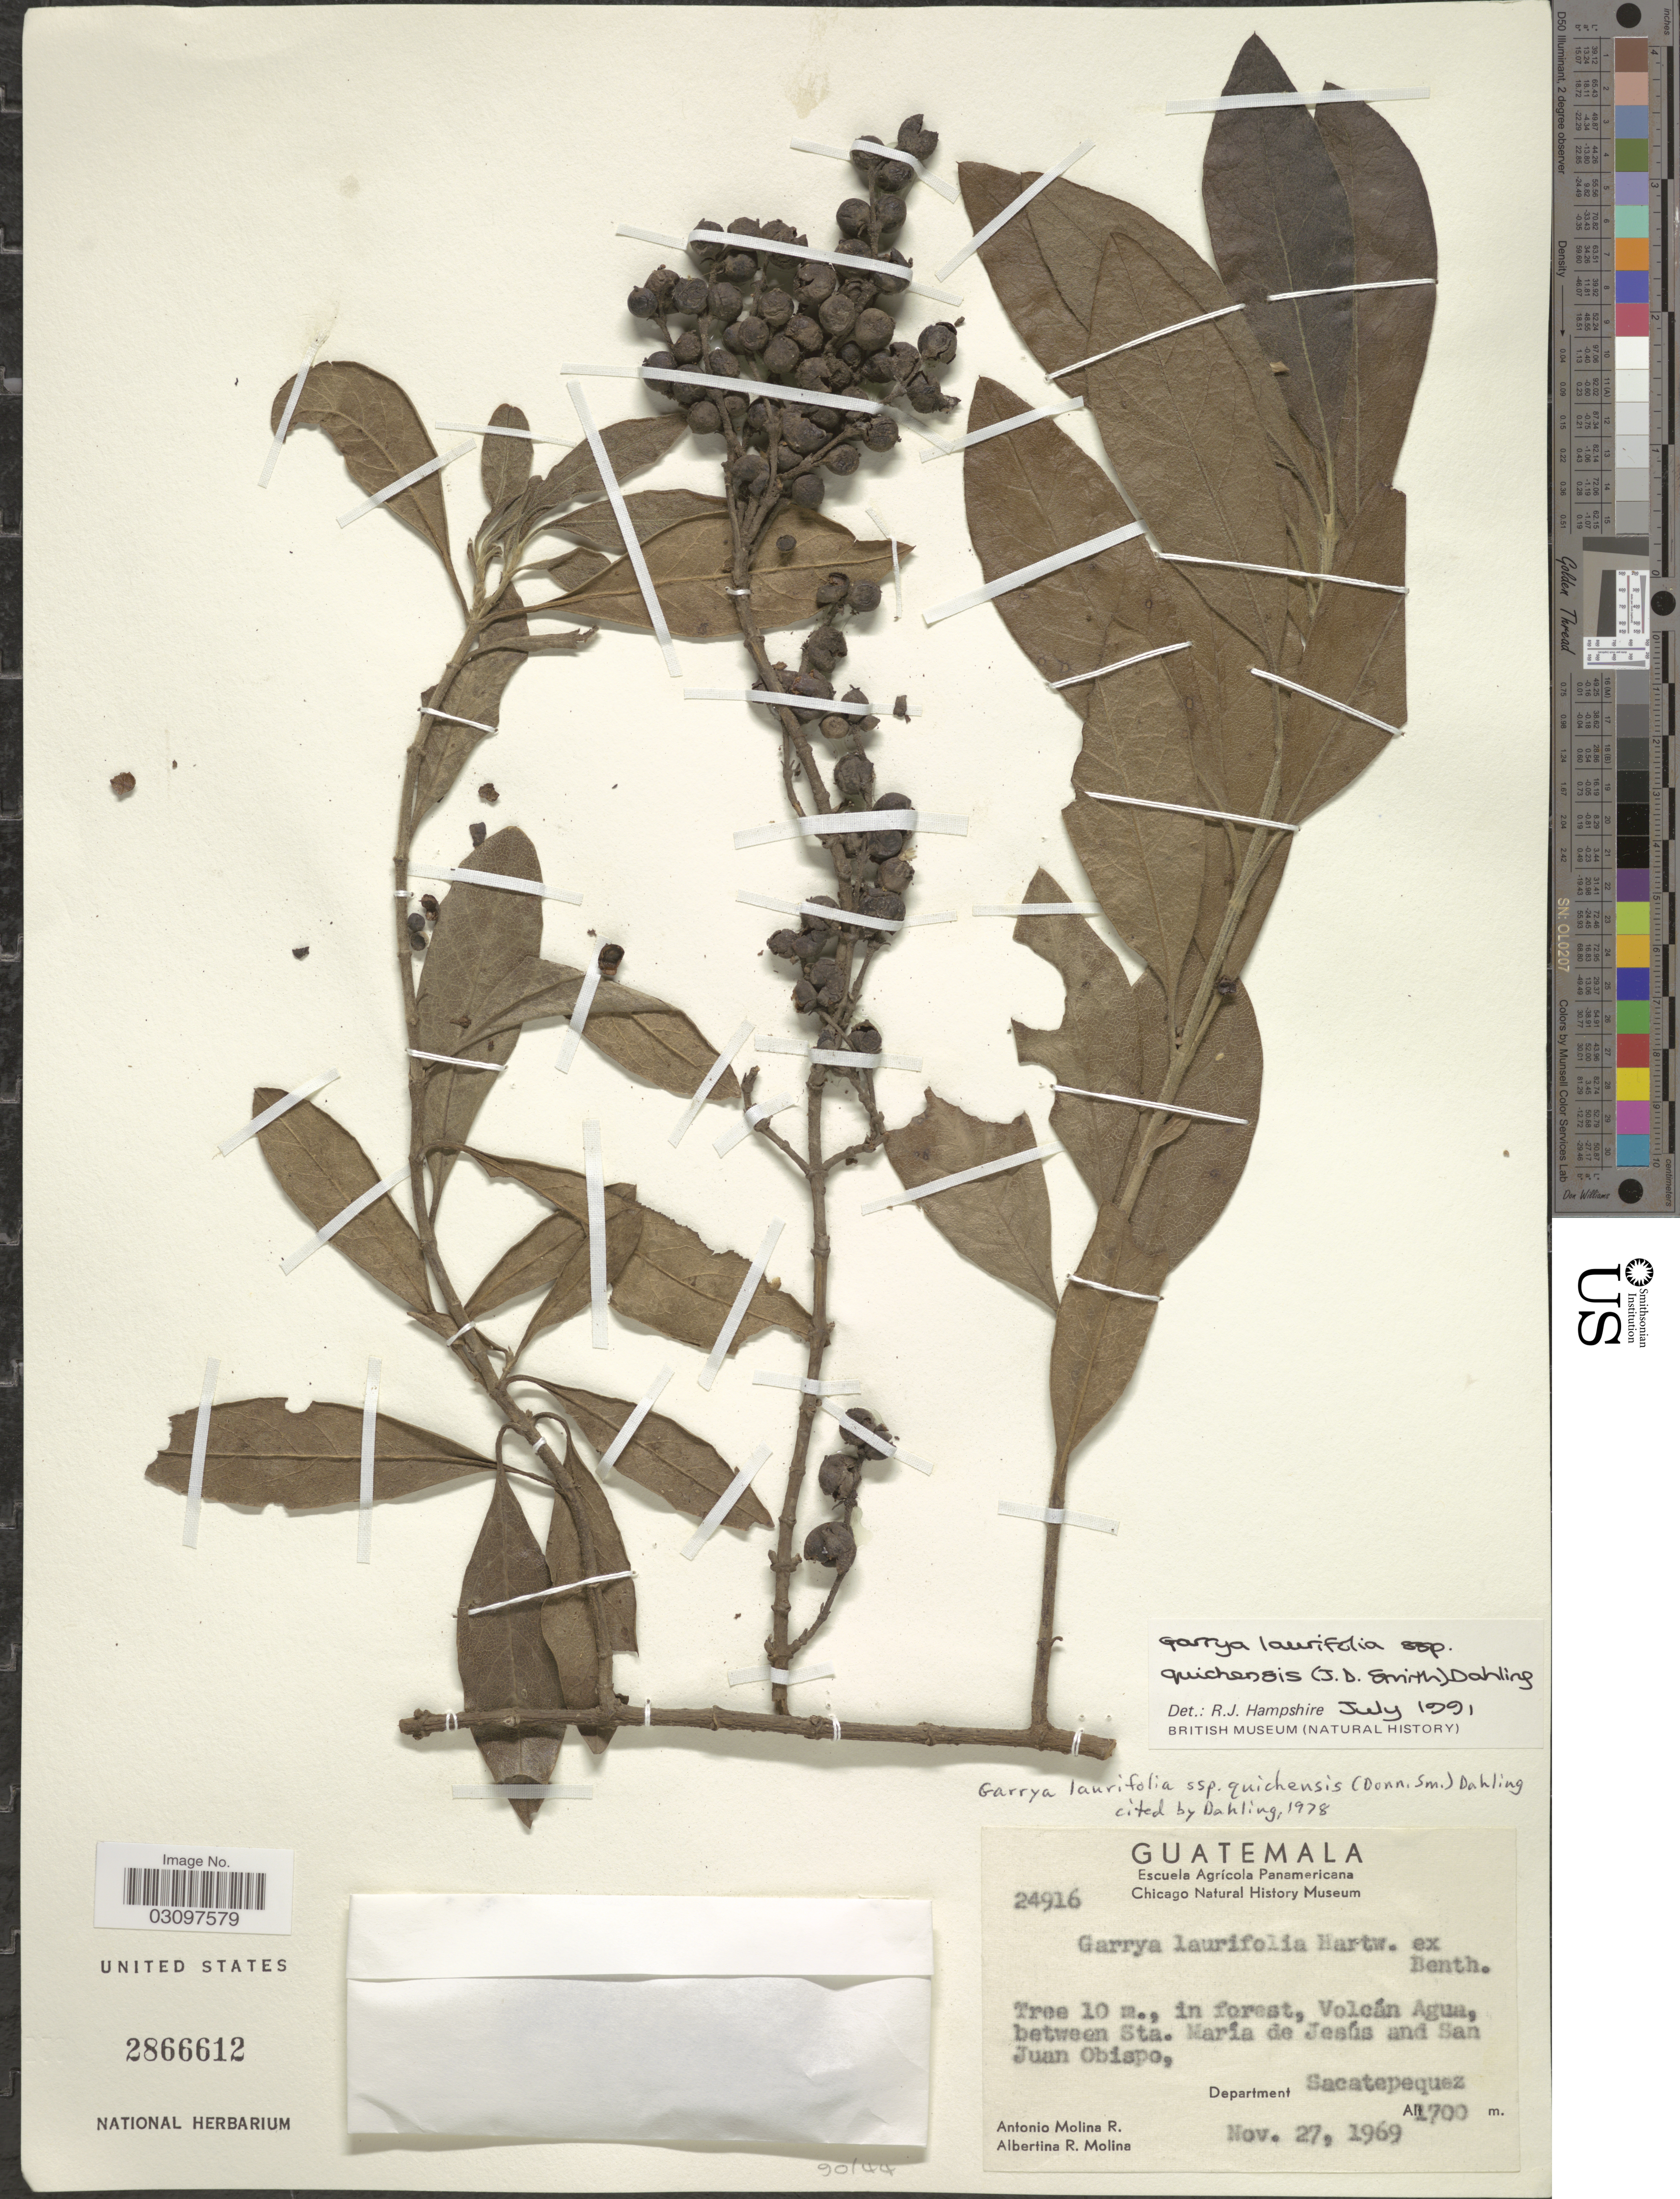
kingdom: Plantae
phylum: Tracheophyta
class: Magnoliopsida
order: Garryales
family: Garryaceae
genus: Garrya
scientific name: Garrya laurifolia subsp. quichensis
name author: (Donn. Sm.) Dahling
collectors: A. Molina R. & A. R. Molina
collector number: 24916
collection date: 1969-11-27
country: Guatemala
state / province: Sacatepéquez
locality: Volcán Agua, between Sta. María de Jesús and San Juan Obispo, Department Sacatepequez.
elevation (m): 1700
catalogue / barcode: US 2866612